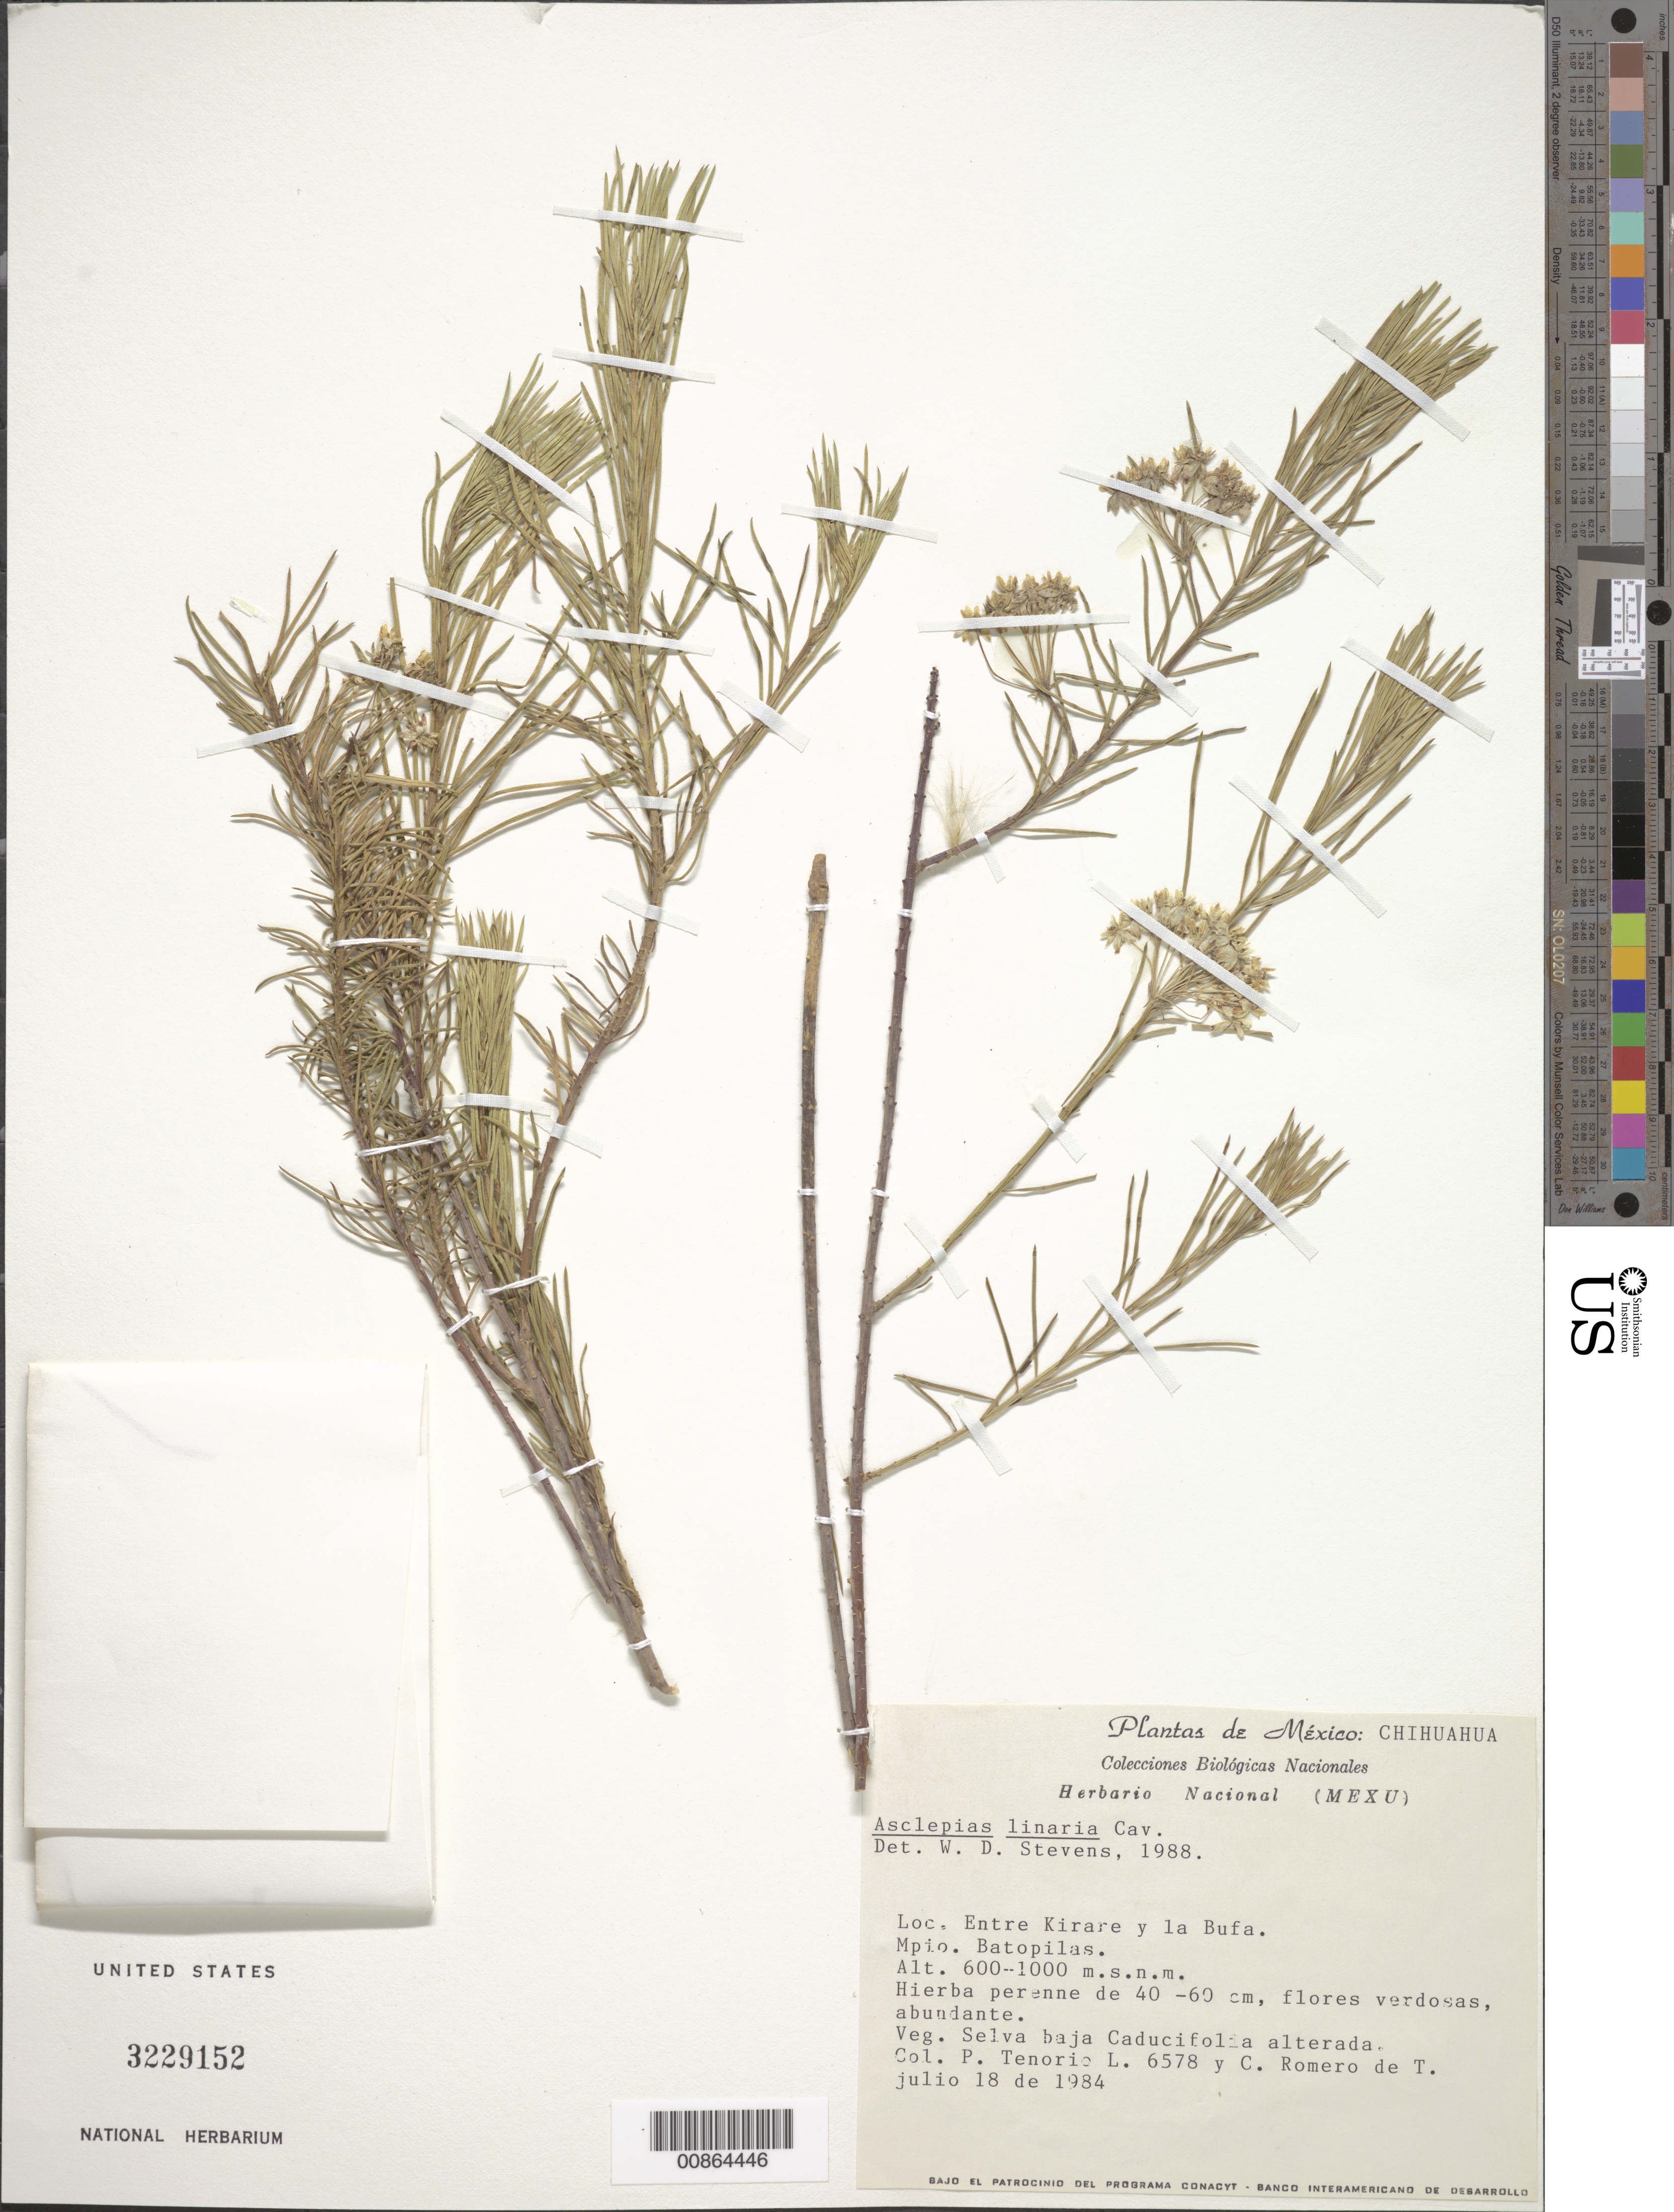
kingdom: Plantae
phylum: Tracheophyta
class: Magnoliopsida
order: Gentianales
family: Apocynaceae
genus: Asclepias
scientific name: Asclepias linaria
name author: Cav.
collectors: P. Tenorio L. & C. Romero de T.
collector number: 6578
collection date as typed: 18 Jul 1984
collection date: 1984-07-18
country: Mexico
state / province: Chihuahua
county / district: Batopilas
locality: Entre Kirare y La Bufa.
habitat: Vegetación selva baja caducifolia alterada.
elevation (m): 1000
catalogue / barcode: US 3229152